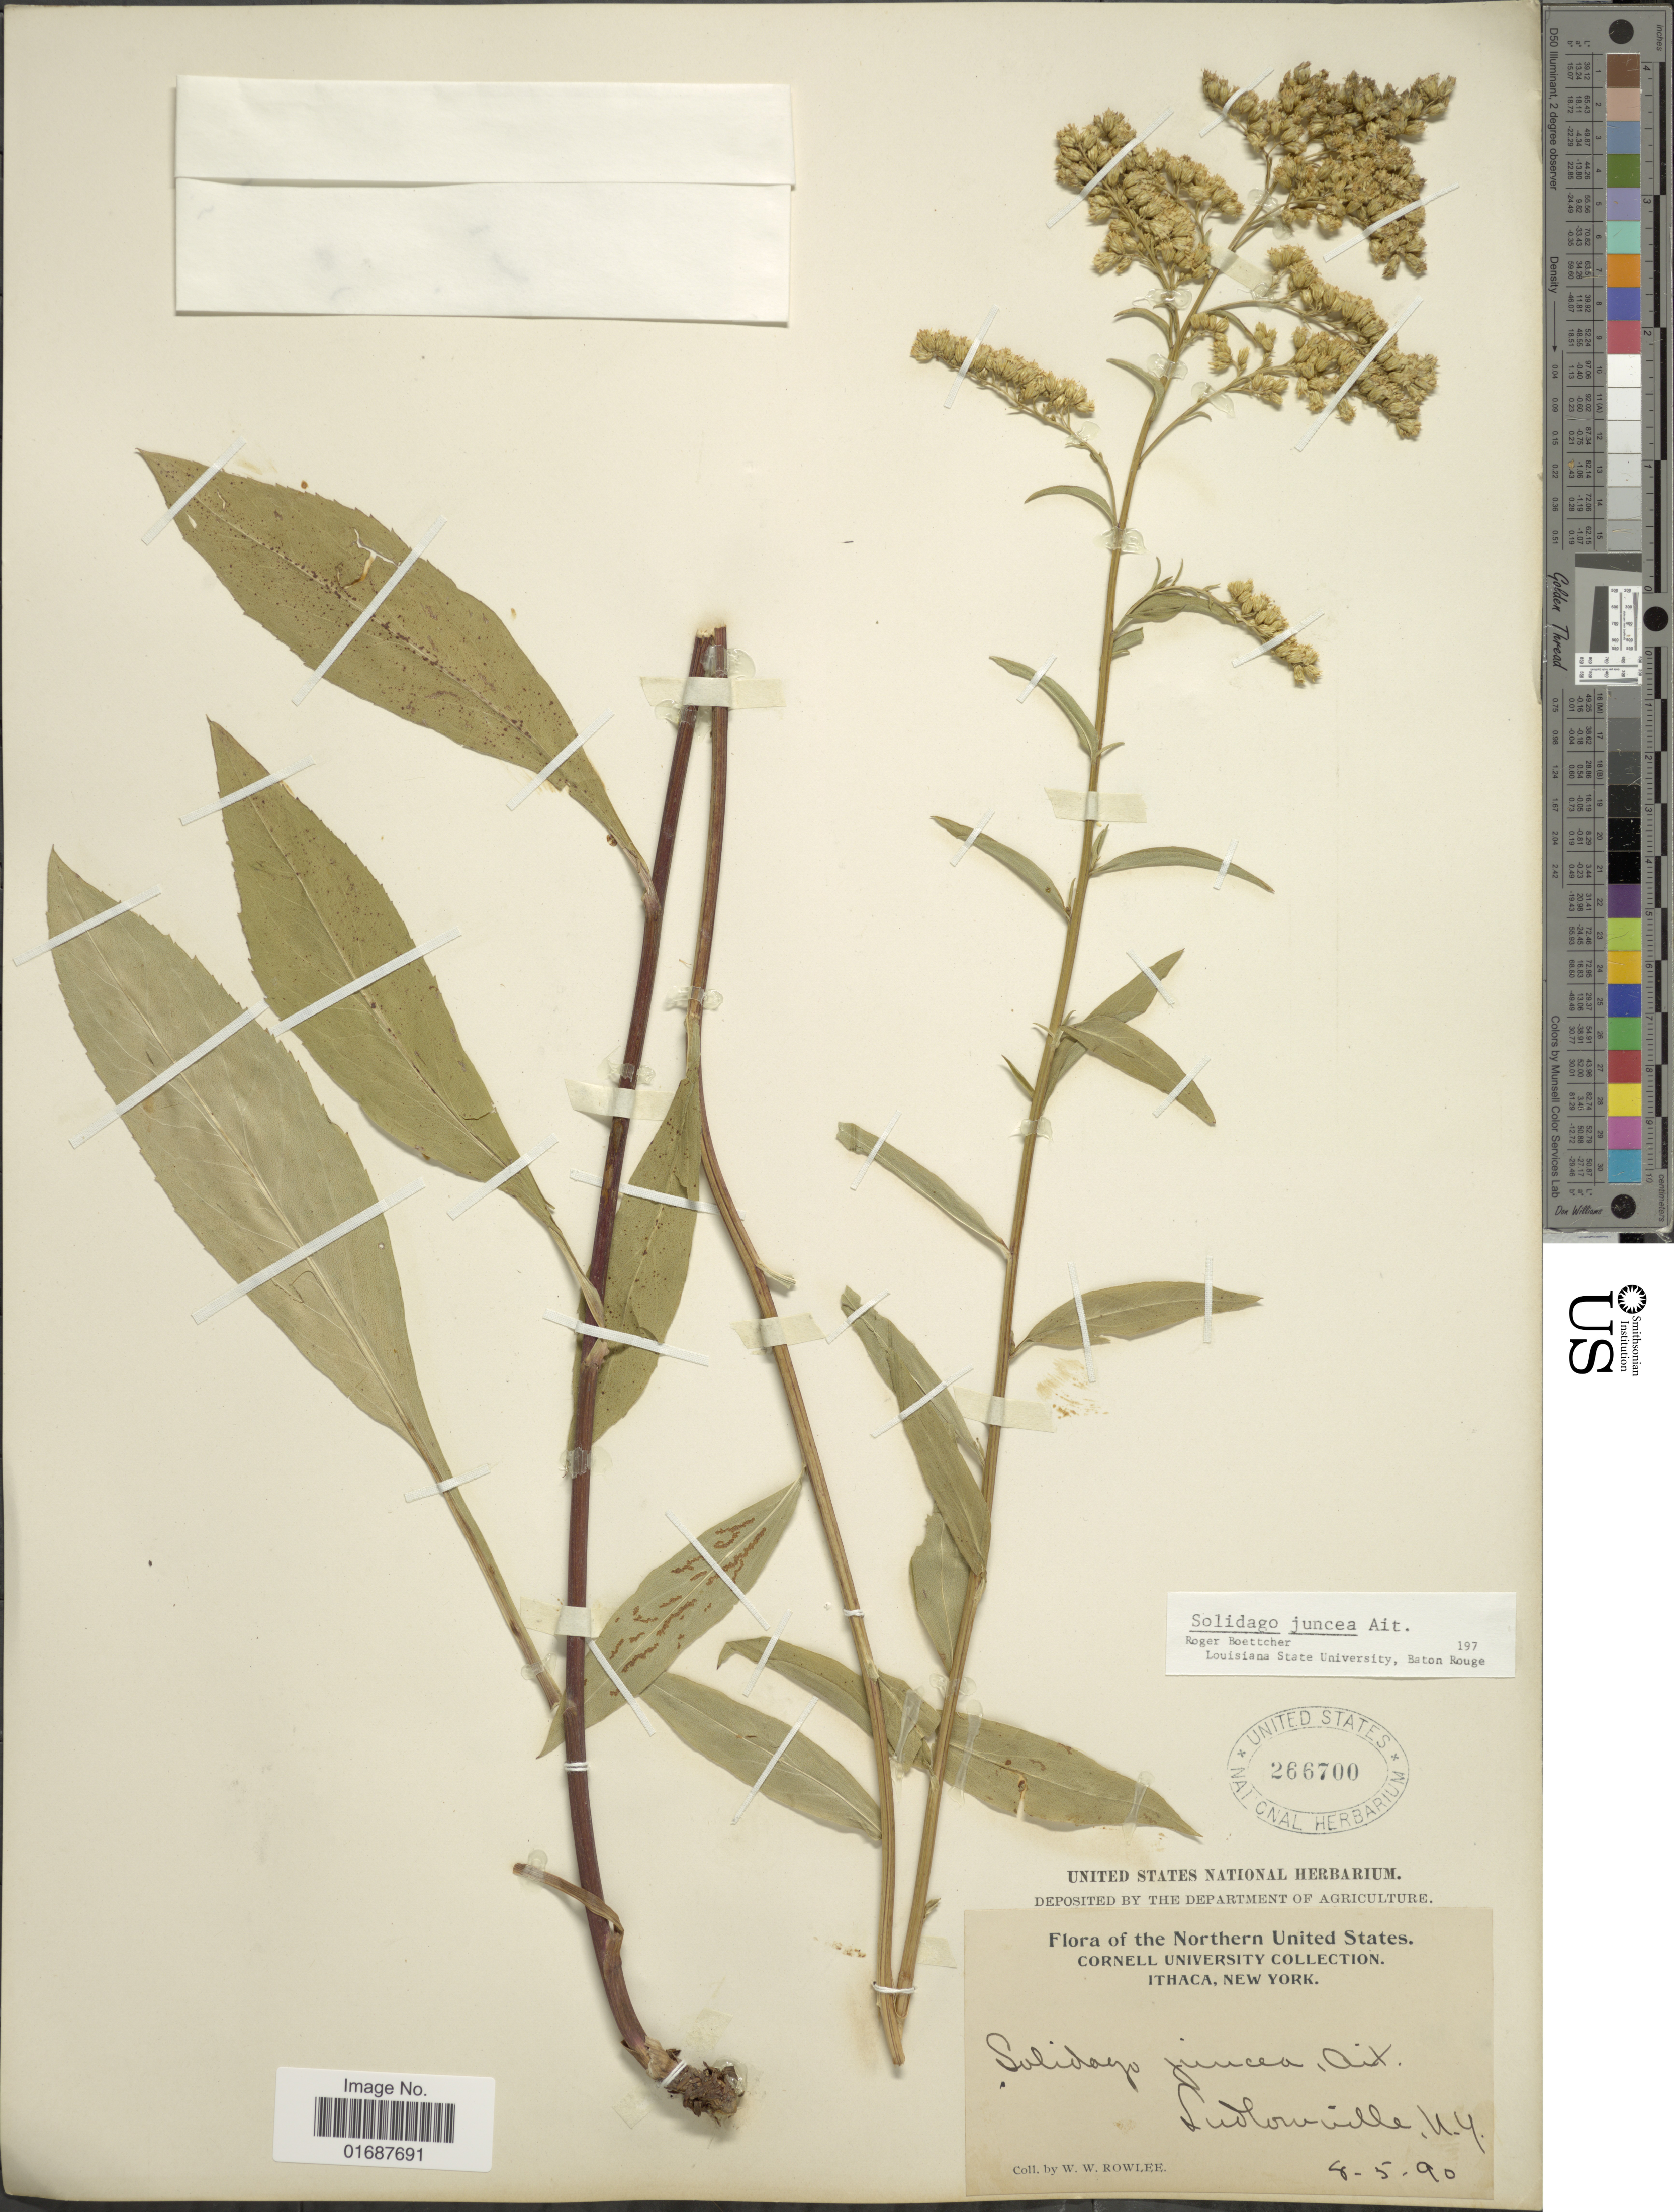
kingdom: Plantae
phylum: Tracheophyta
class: Magnoliopsida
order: Asterales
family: Asteraceae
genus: Solidago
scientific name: Solidago juncea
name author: Aiton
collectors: W. W. Rowlee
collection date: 1890-08-05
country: United States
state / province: New York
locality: Northern United States. Ludlowville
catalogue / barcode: US 266700